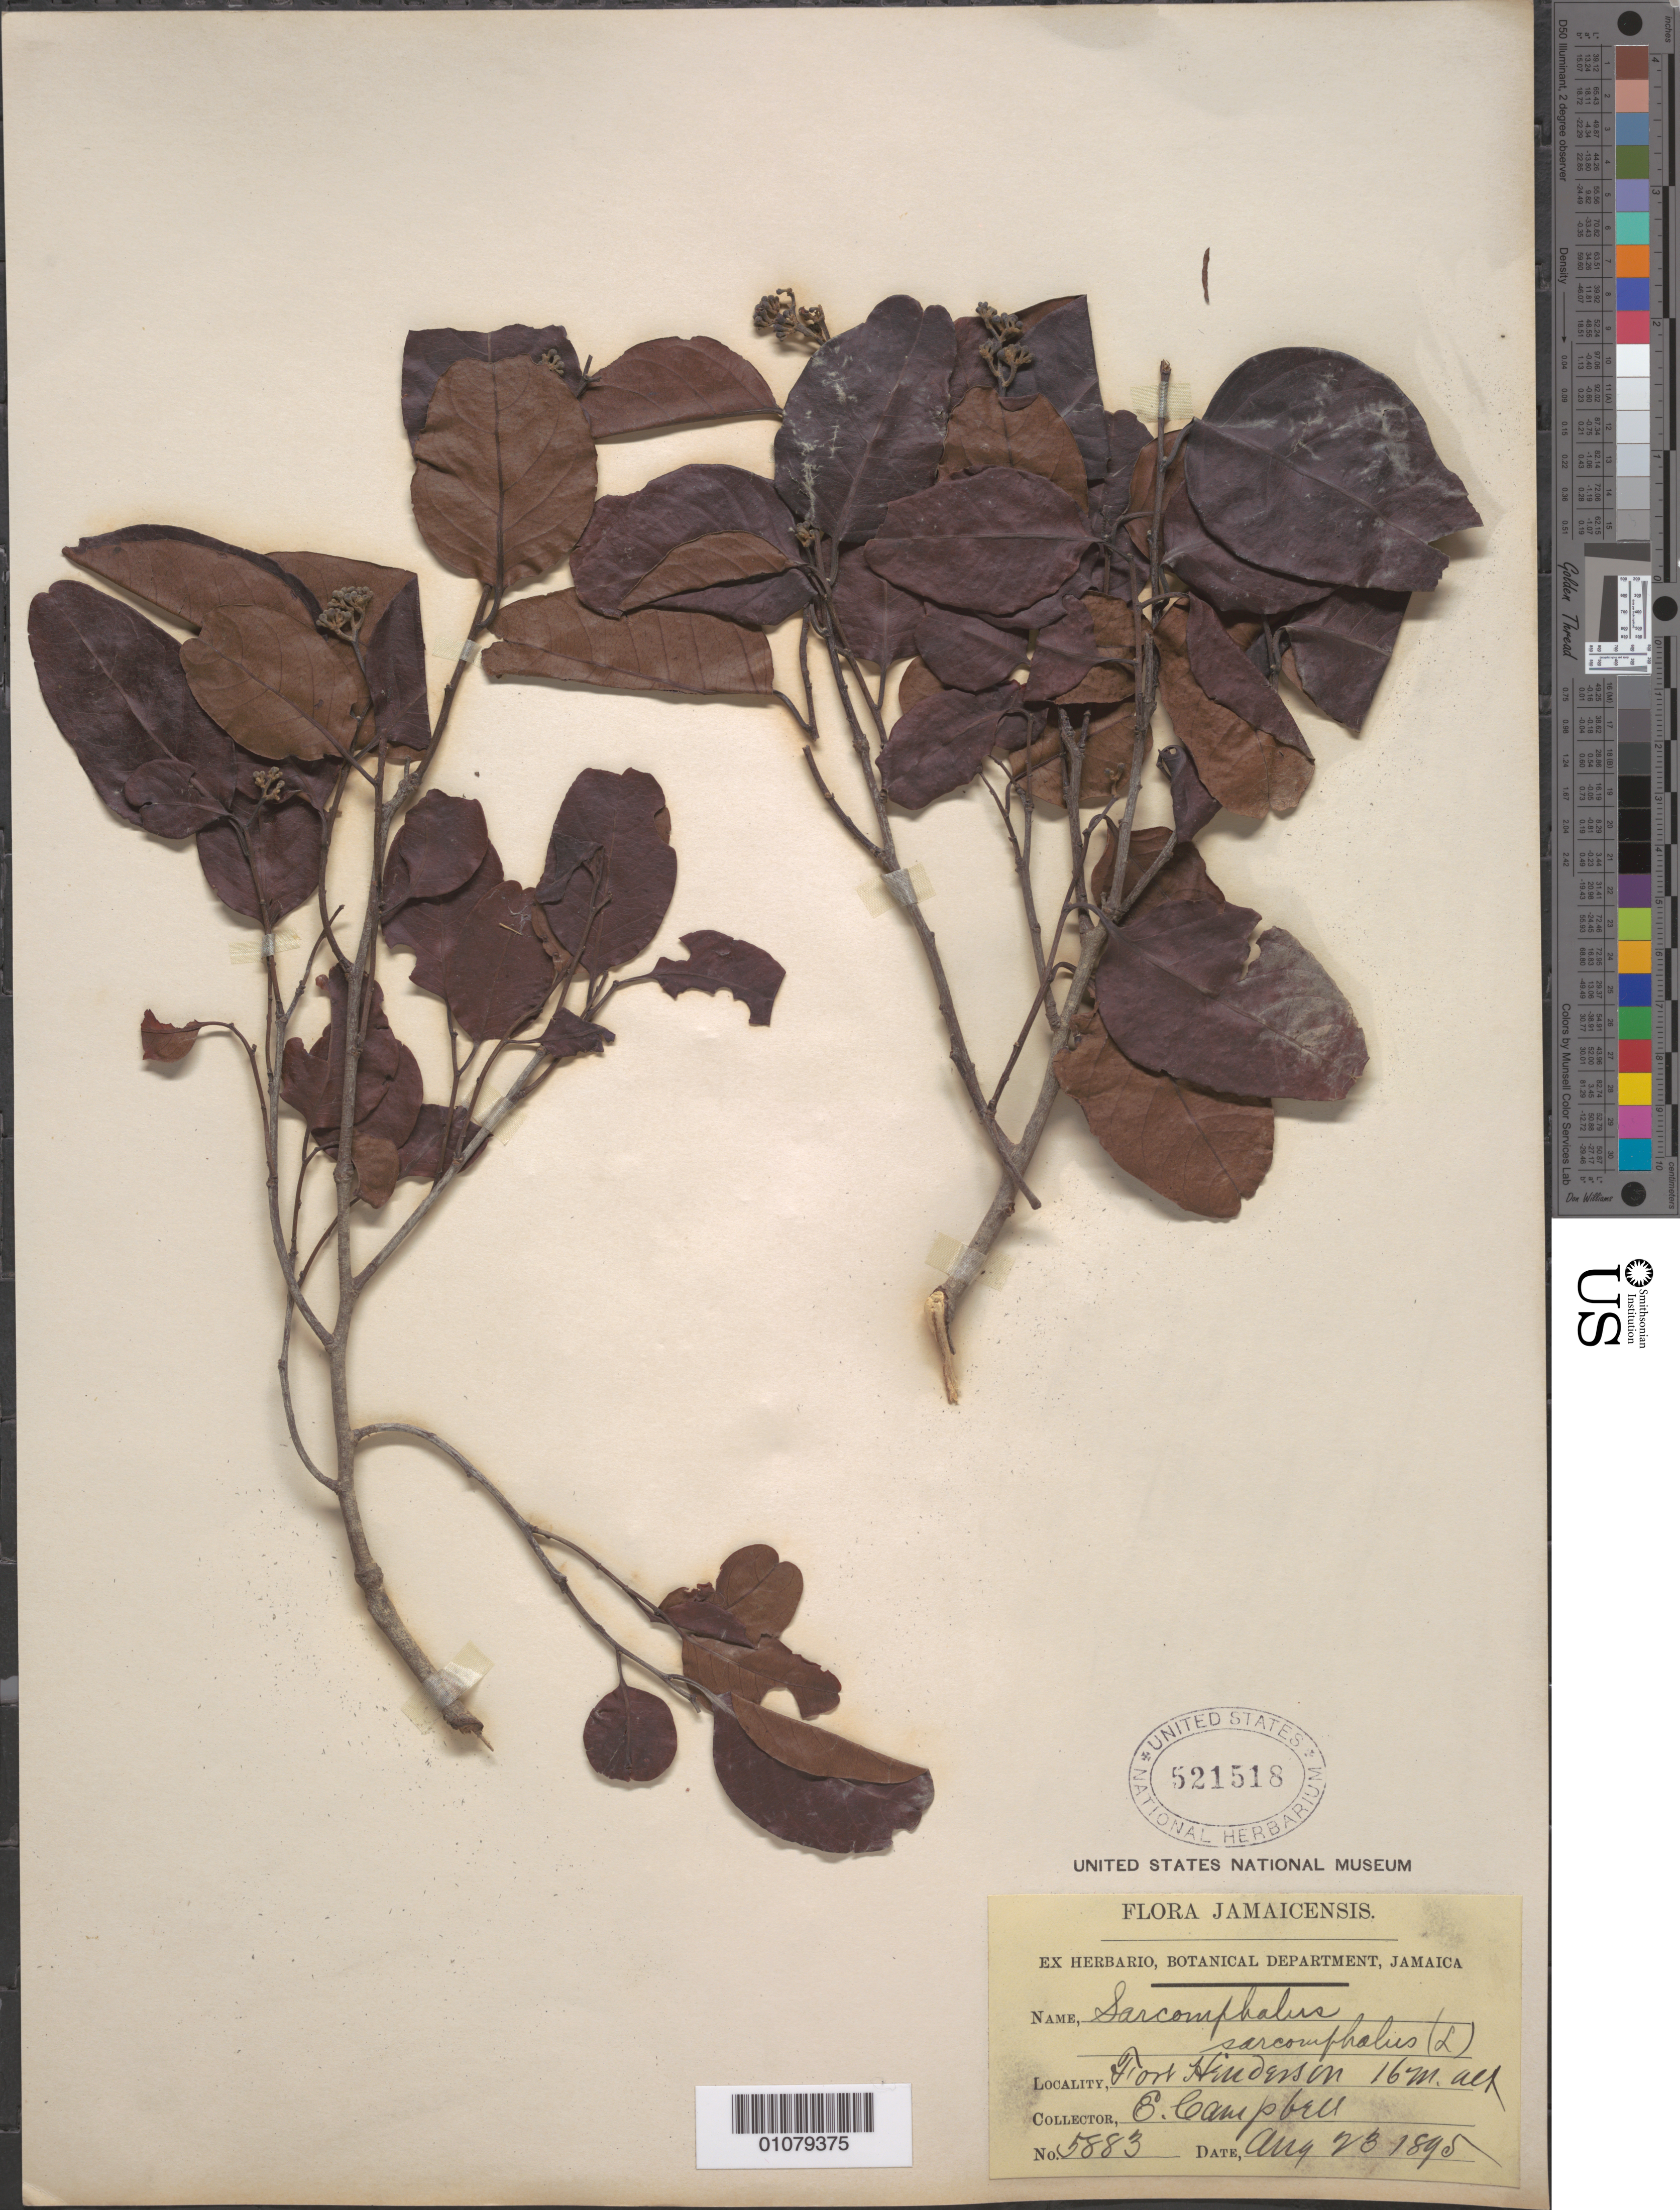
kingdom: Plantae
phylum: Tracheophyta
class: Magnoliopsida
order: Rosales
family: Rhamnaceae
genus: Sarcomphalus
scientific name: Sarcomphalus laurinus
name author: Griseb.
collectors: E. Campbell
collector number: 5883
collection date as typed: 23 Aug 1895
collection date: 1895-08-23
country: Jamaica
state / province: Saint Catherine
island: Jamaica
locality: Fort Henderson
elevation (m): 16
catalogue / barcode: US 521518